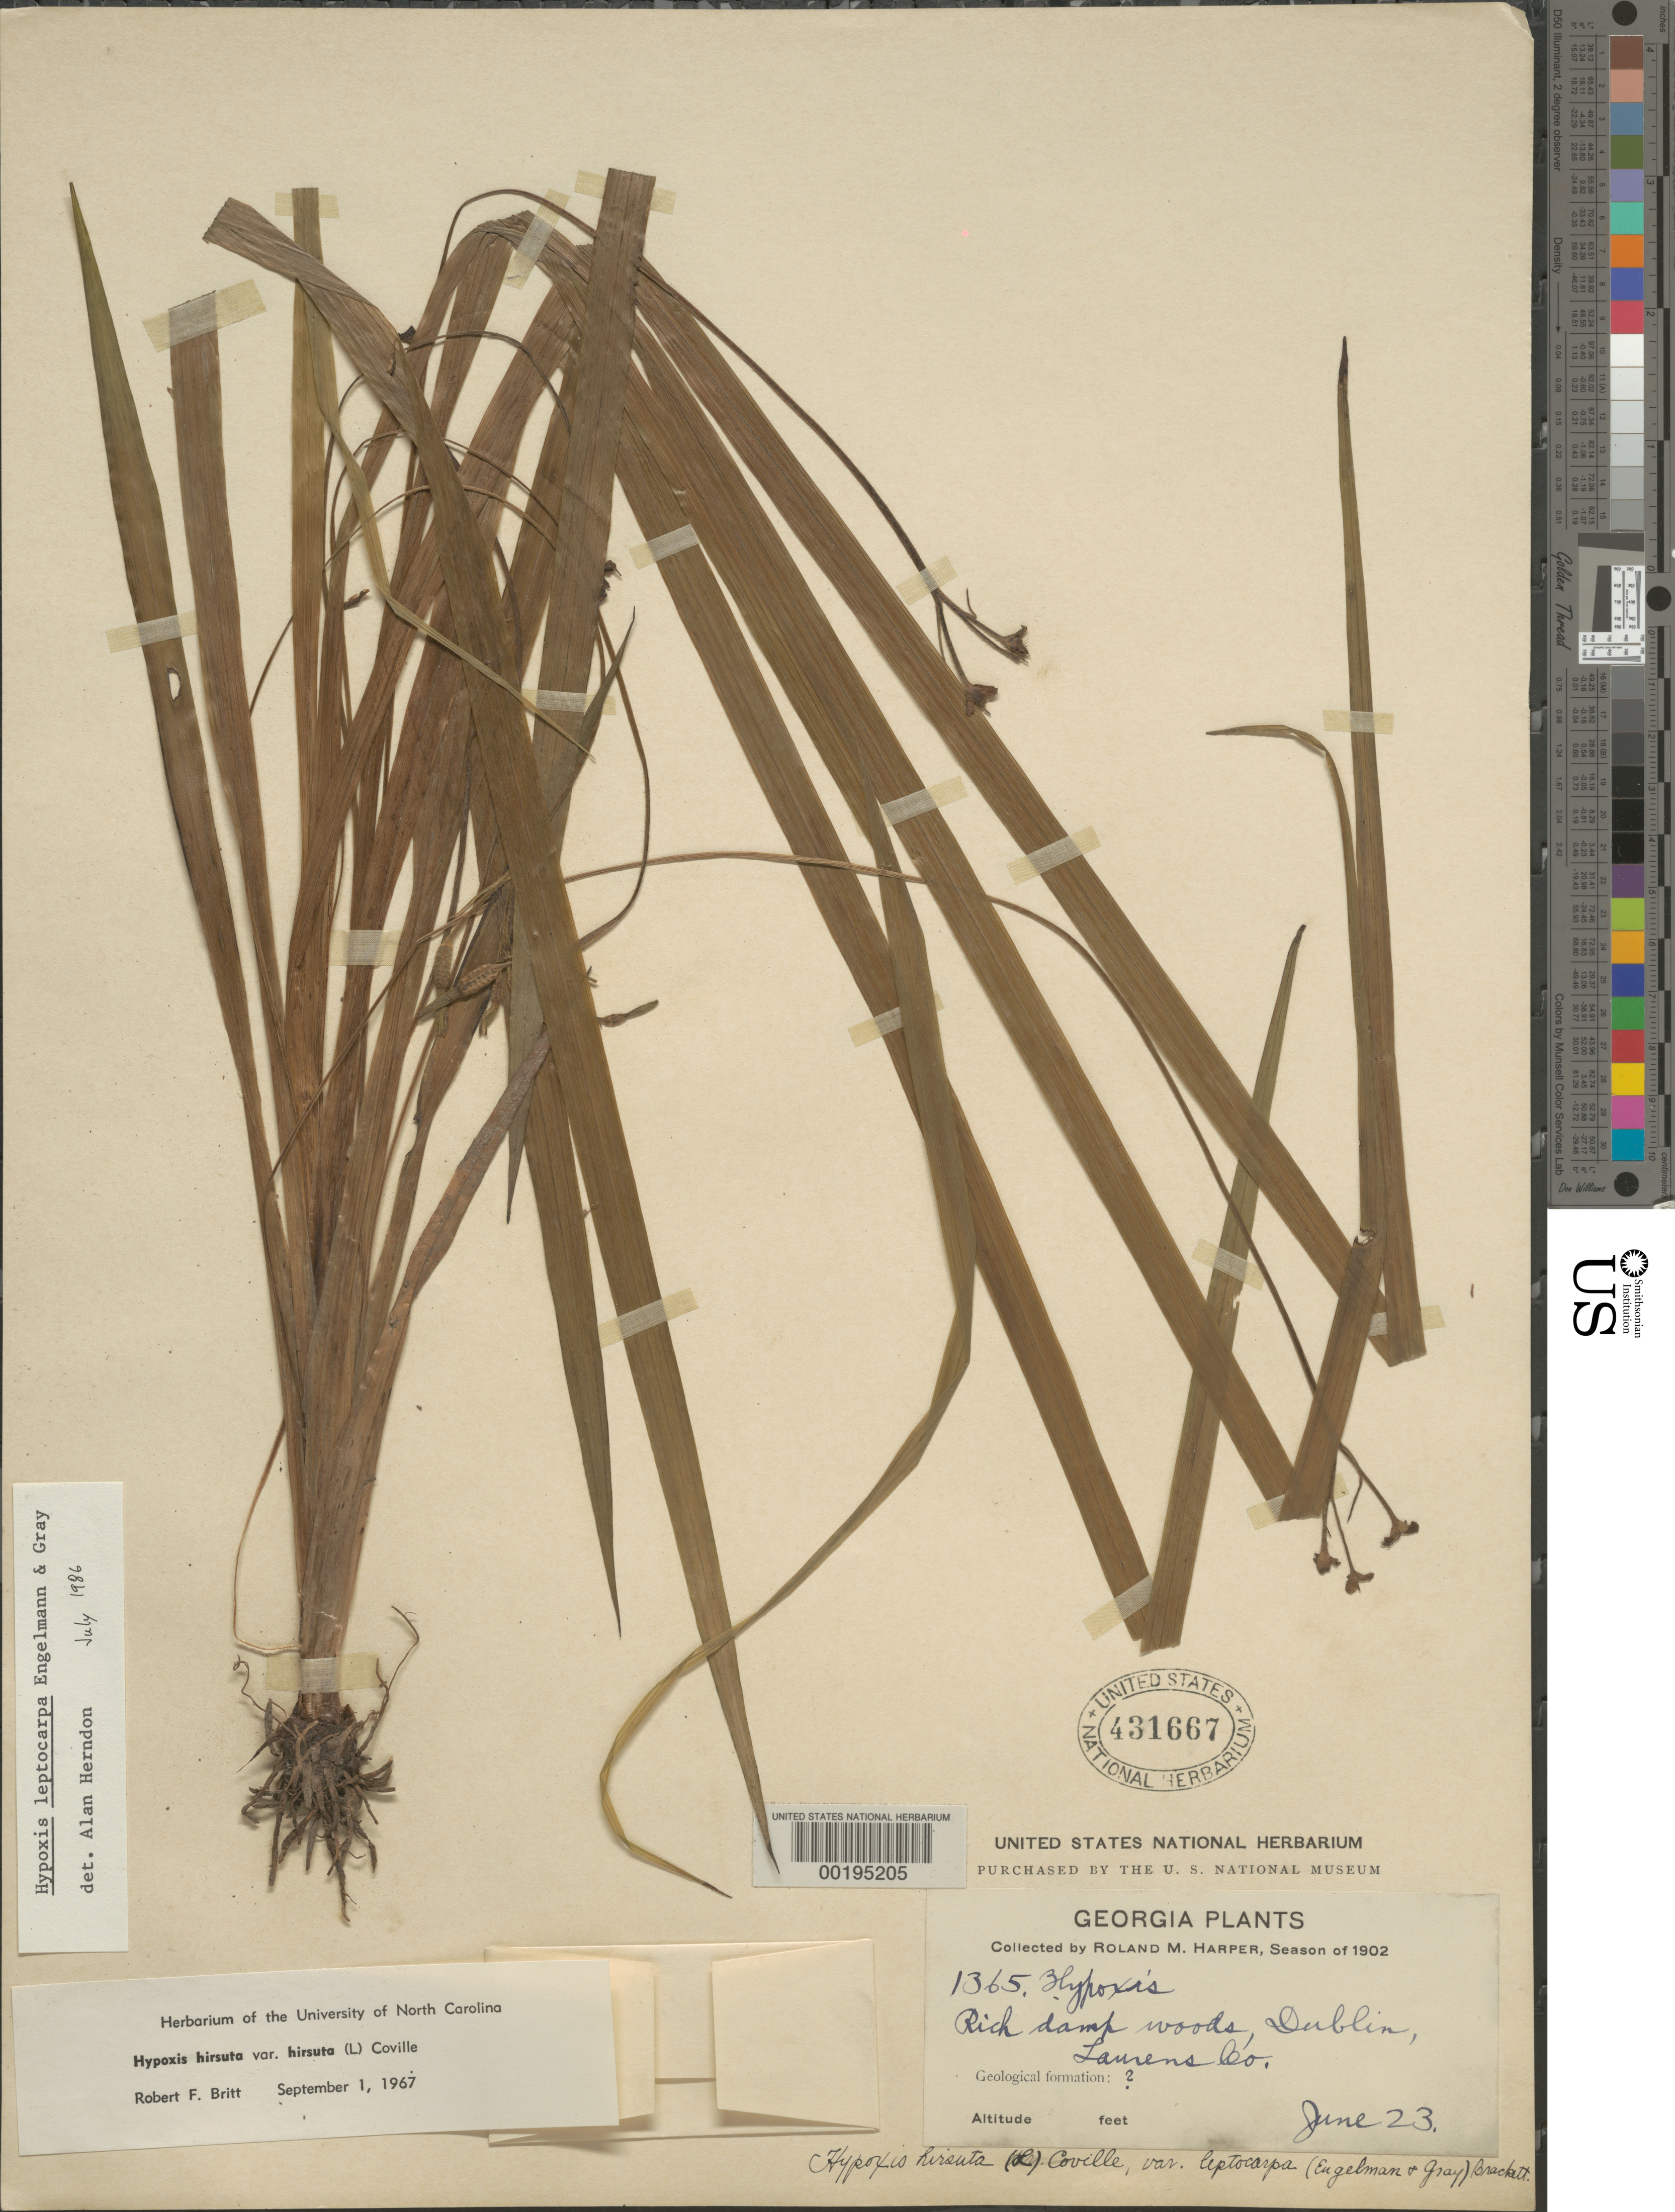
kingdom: Plantae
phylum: Tracheophyta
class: Liliopsida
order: Asparagales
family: Hypoxidaceae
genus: Hypoxis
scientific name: Hypoxis leptocarpa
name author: (Engelm. & A. Gray) Small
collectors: R. M. Harper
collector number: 1365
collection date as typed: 23 Jun 1902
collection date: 1902-06-23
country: United States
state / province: Georgia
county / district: Laurens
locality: Dublin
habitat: Rich damp woods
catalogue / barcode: US 431667